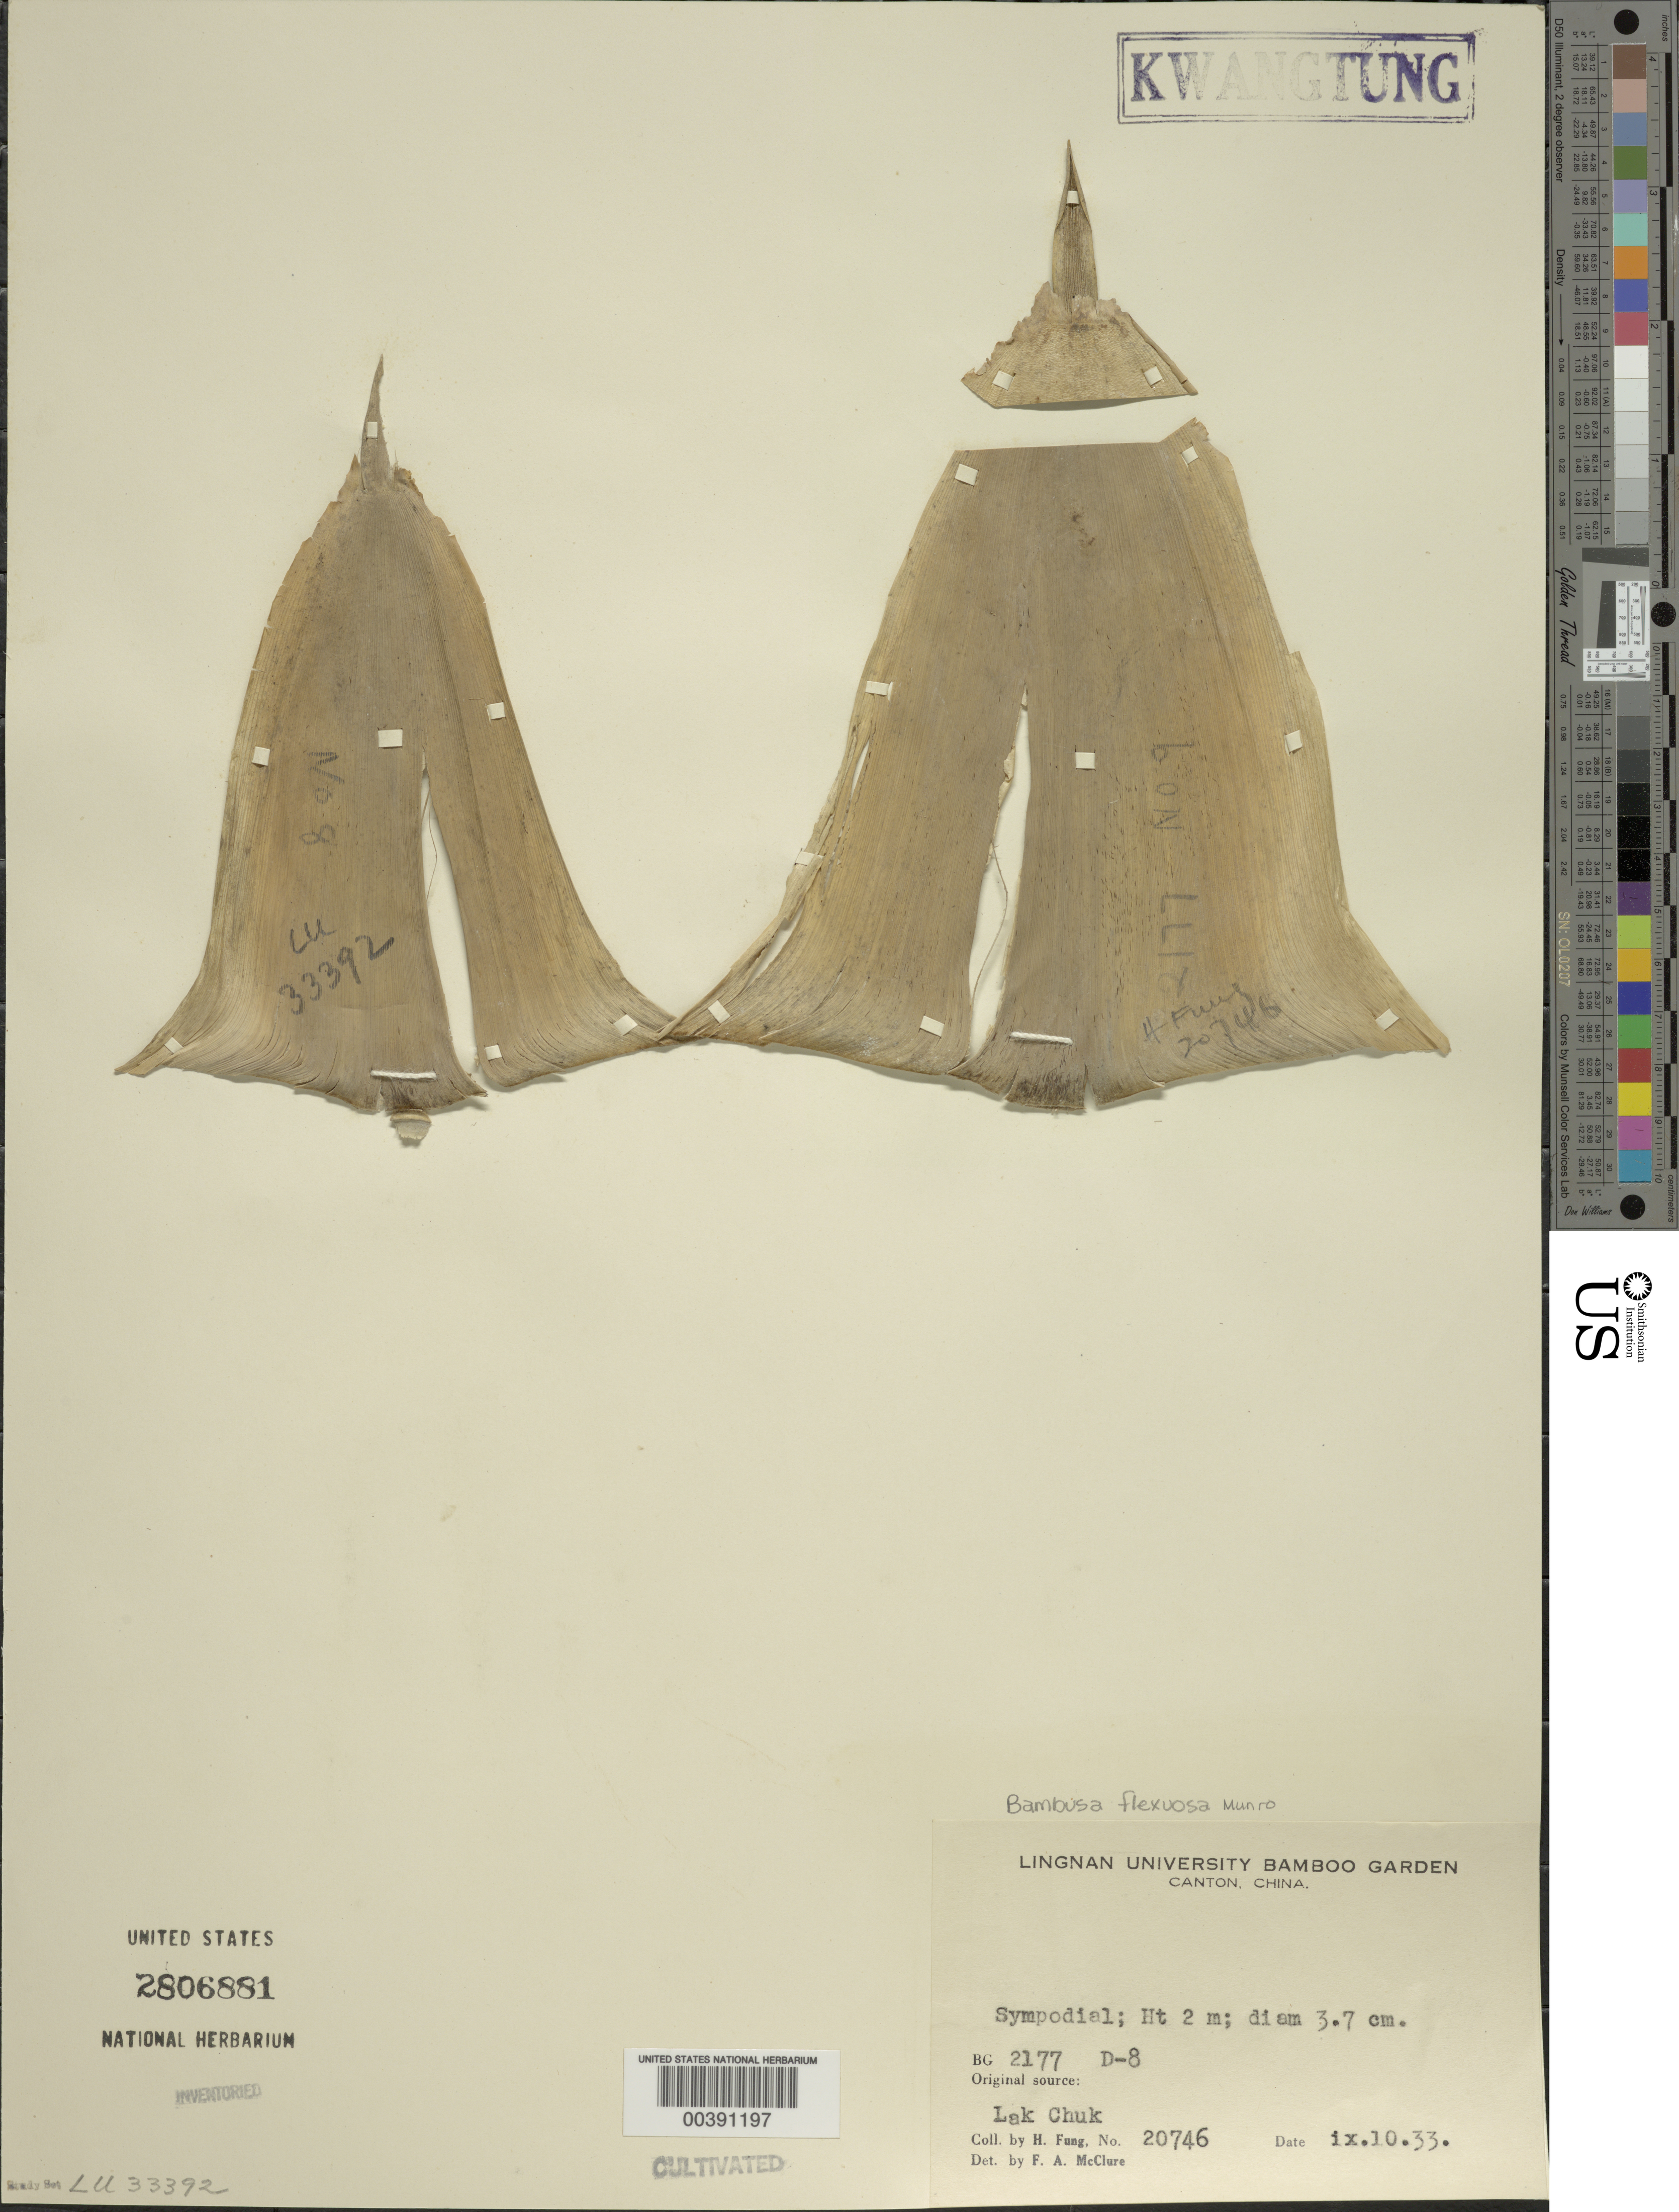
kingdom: Plantae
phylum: Tracheophyta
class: Liliopsida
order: Poales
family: Poaceae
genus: Bambusa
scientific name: Bambusa flexuosa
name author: Munro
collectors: H. L. Fung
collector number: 20746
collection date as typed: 10 Sep 1933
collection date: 1933-09-10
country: China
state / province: Guangdong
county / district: Guangzhou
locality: Lingnan univ. bg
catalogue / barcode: US 2806881